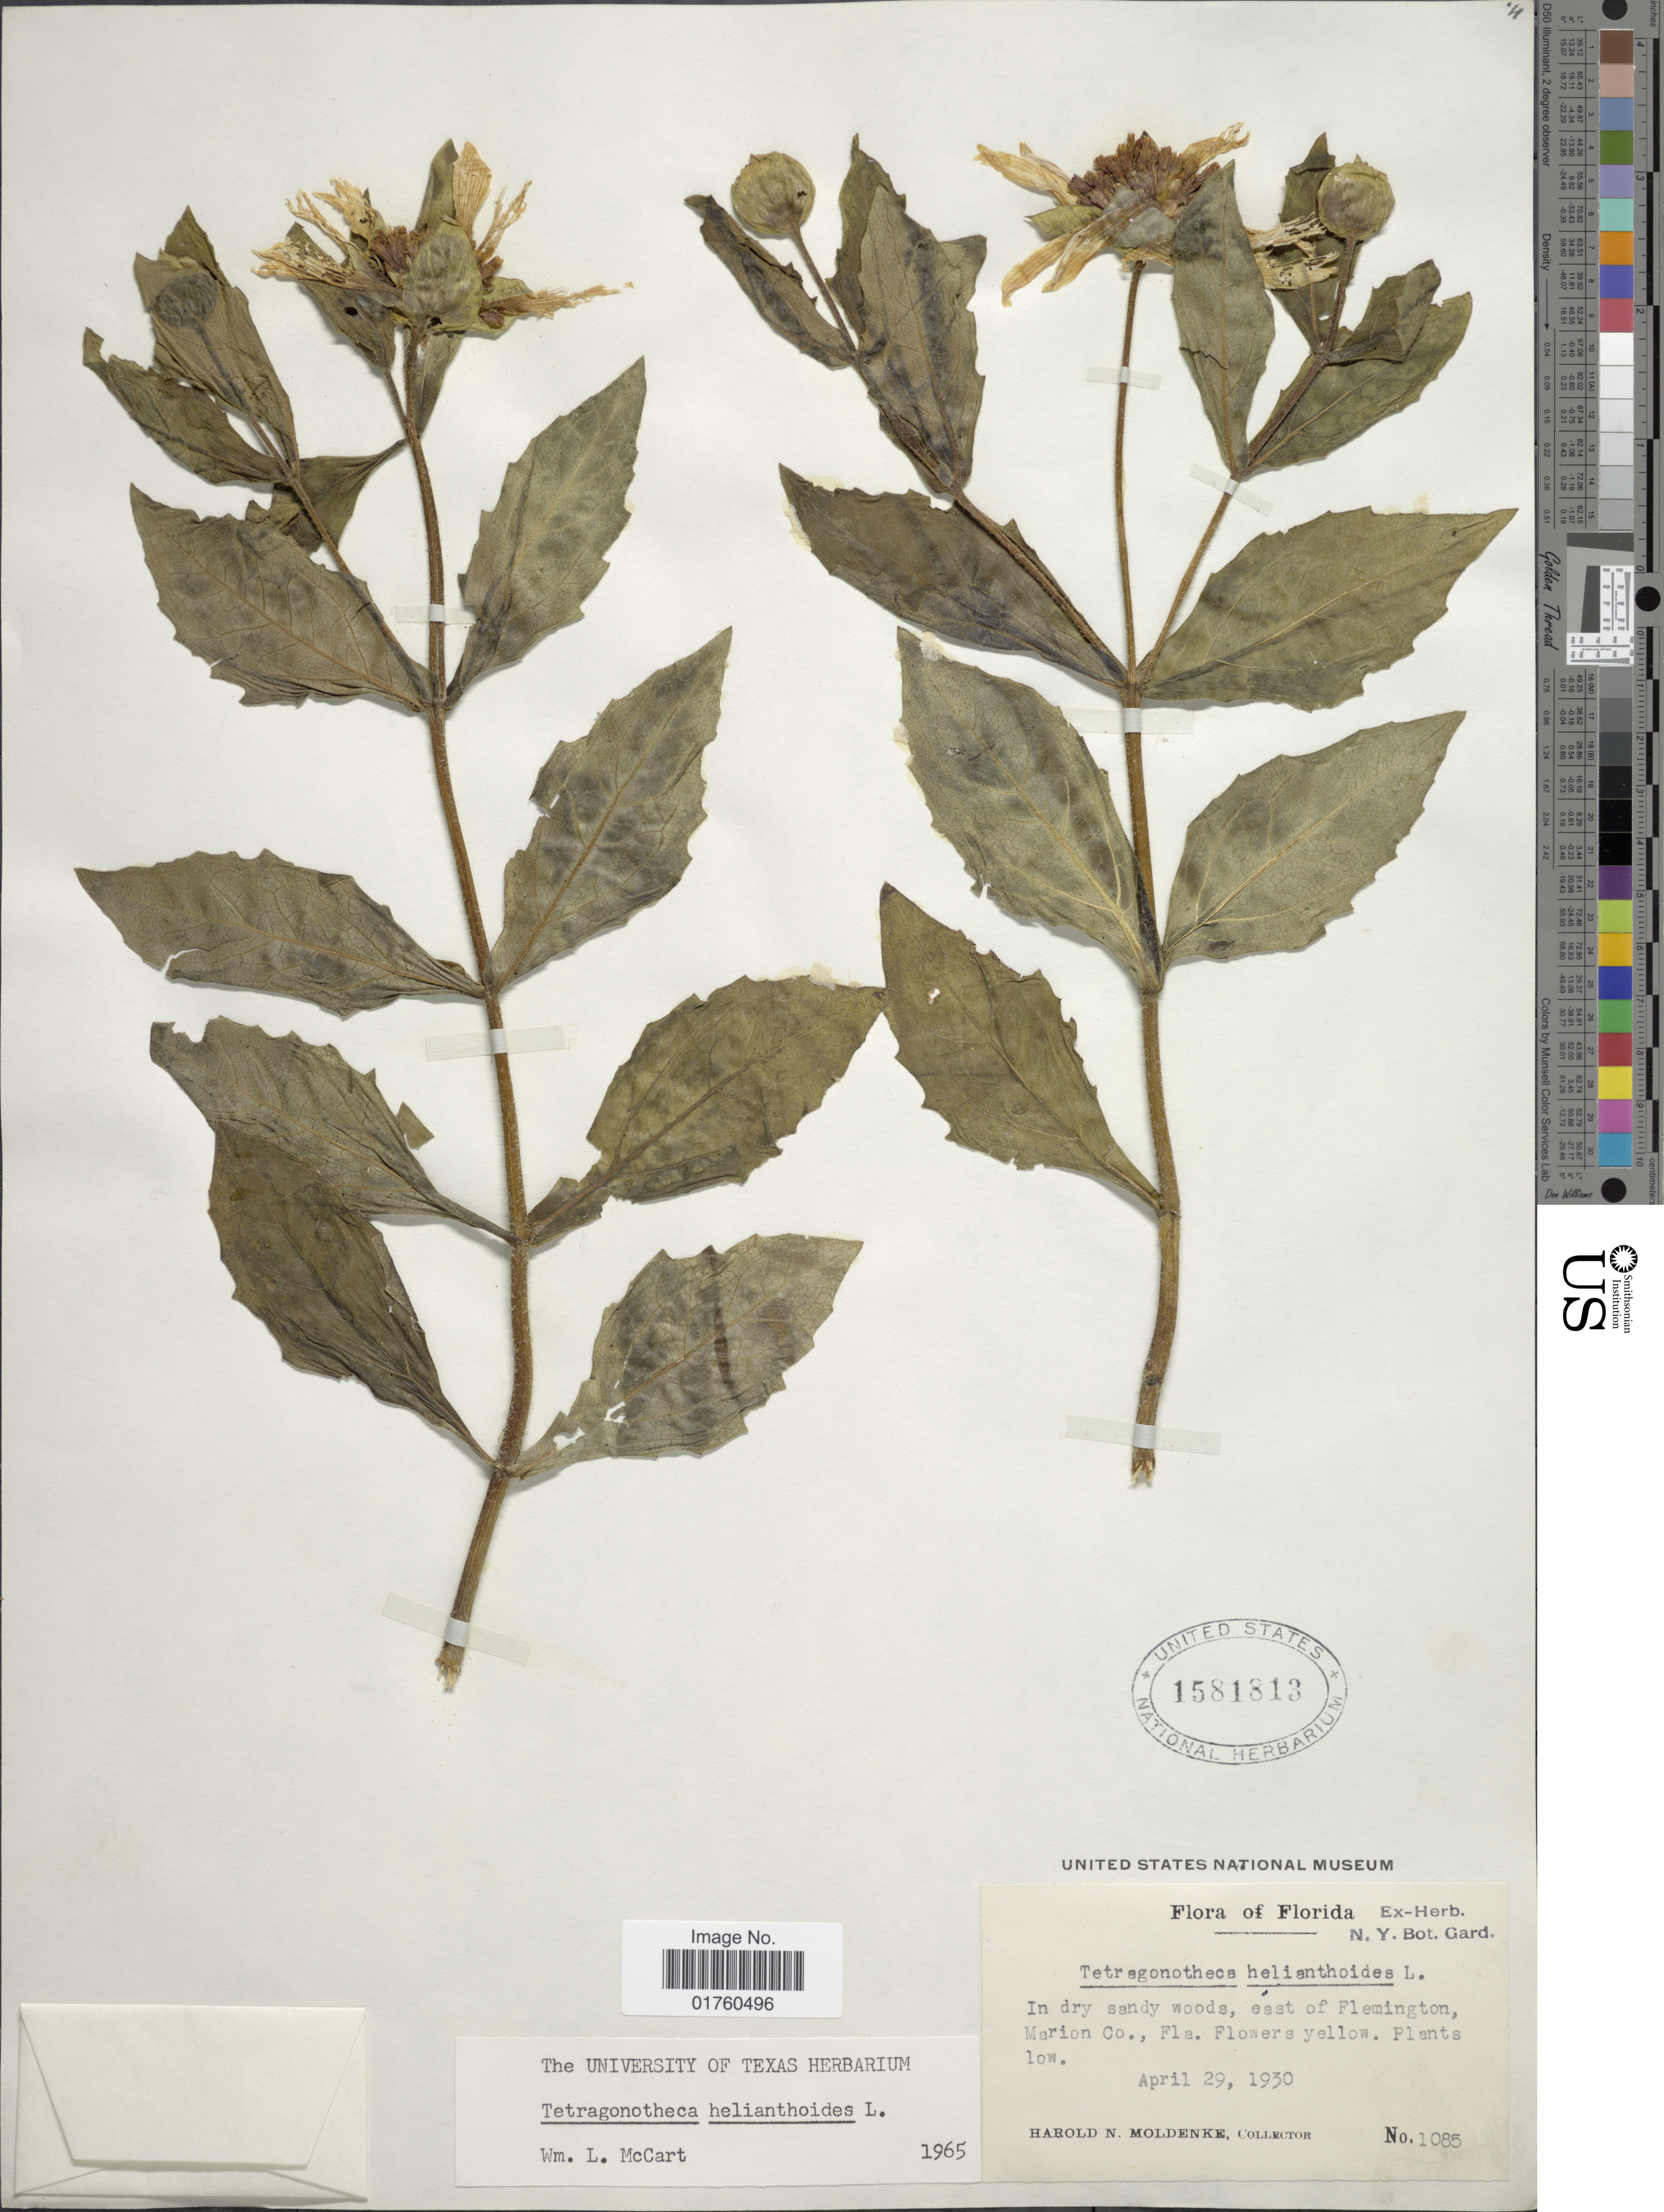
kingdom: Plantae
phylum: Tracheophyta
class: Magnoliopsida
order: Asterales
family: Asteraceae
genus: Tetragonotheca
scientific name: Tetragonotheca helianthoides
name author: L.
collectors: H. N. Moldenke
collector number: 1085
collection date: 1930-04-29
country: United States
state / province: Florida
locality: East of Flemington, Marion Co., Fla.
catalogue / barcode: US 1581813